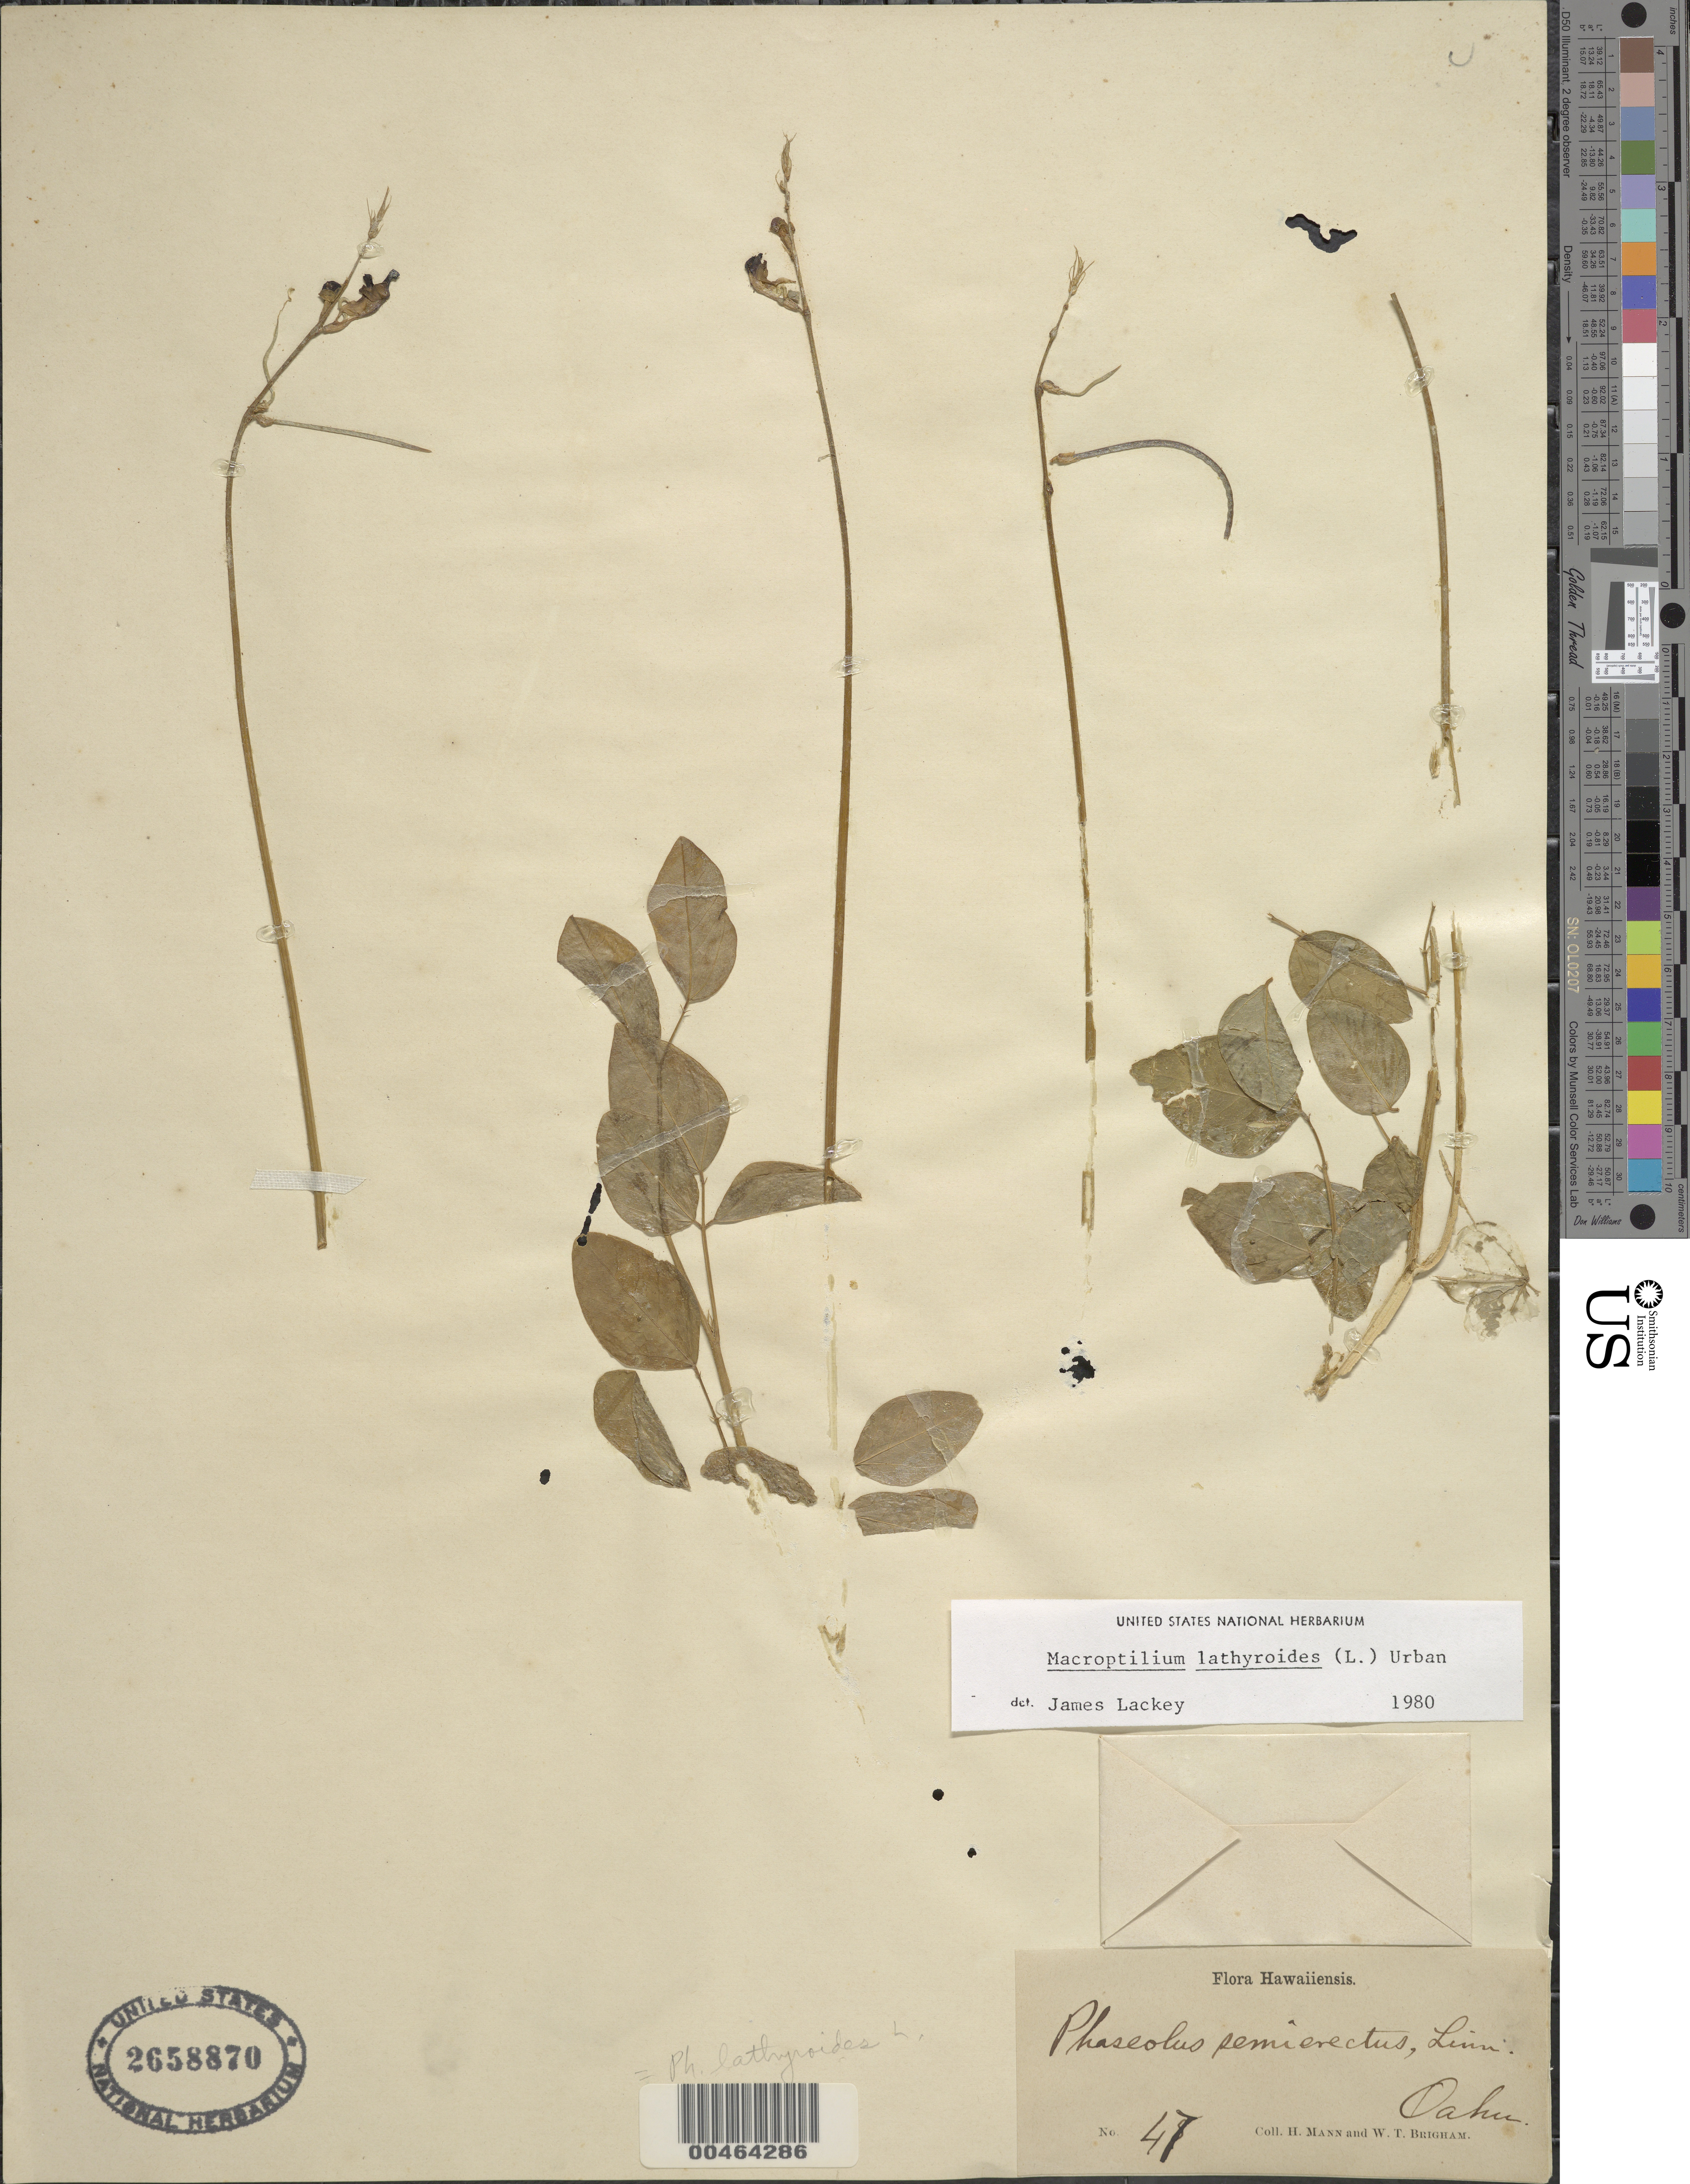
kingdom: Plantae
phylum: Tracheophyta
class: Magnoliopsida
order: Fabales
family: Fabaceae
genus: Macroptilium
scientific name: Macroptilium lathyroides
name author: (L.) Urb.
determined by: Lackey, J.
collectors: H. Mann & W. T. Brigham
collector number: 47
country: United States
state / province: Hawaii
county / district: Honolulu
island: Oahu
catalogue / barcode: US 2658870